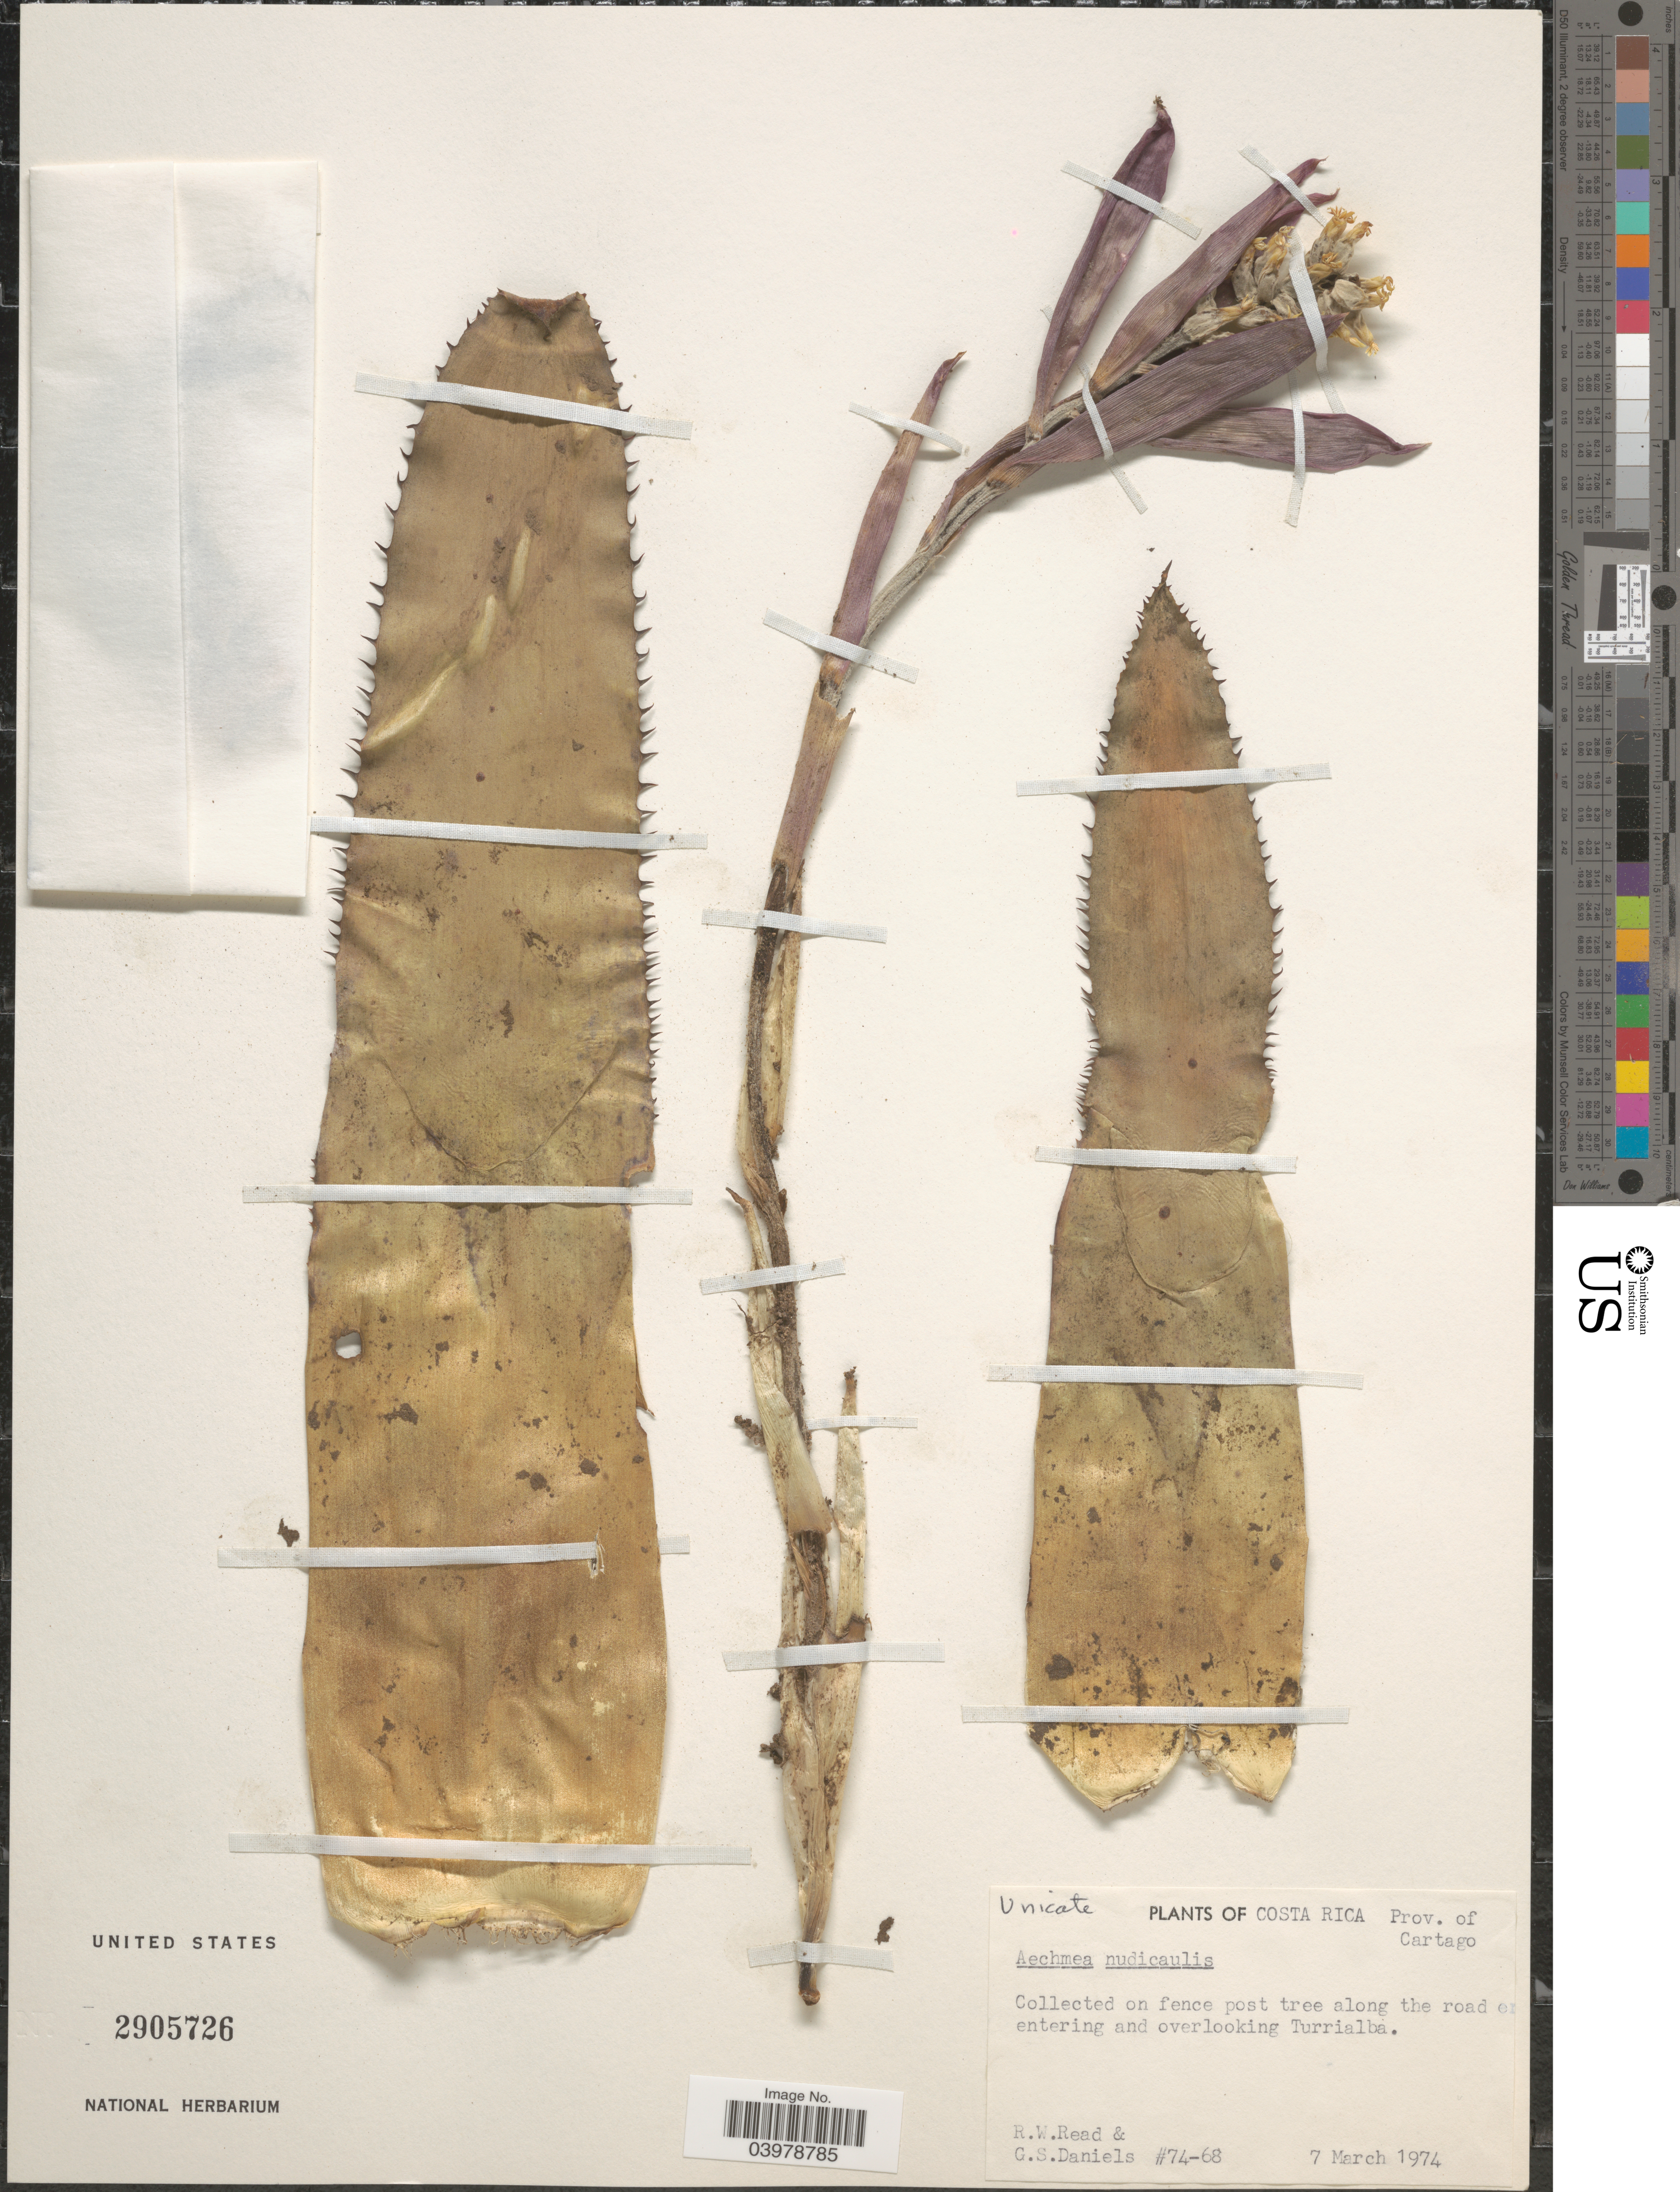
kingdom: Plantae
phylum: Tracheophyta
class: Liliopsida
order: Poales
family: Bromeliaceae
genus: Aechmea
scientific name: Aechmea nudicaulis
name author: (L.) Griseb.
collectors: R. W. Read & G. S. Daniels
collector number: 74-68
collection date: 1974-03-07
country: Costa Rica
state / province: Cartago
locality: Along the road entering and overlooking Turrialba.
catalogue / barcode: US 2905726